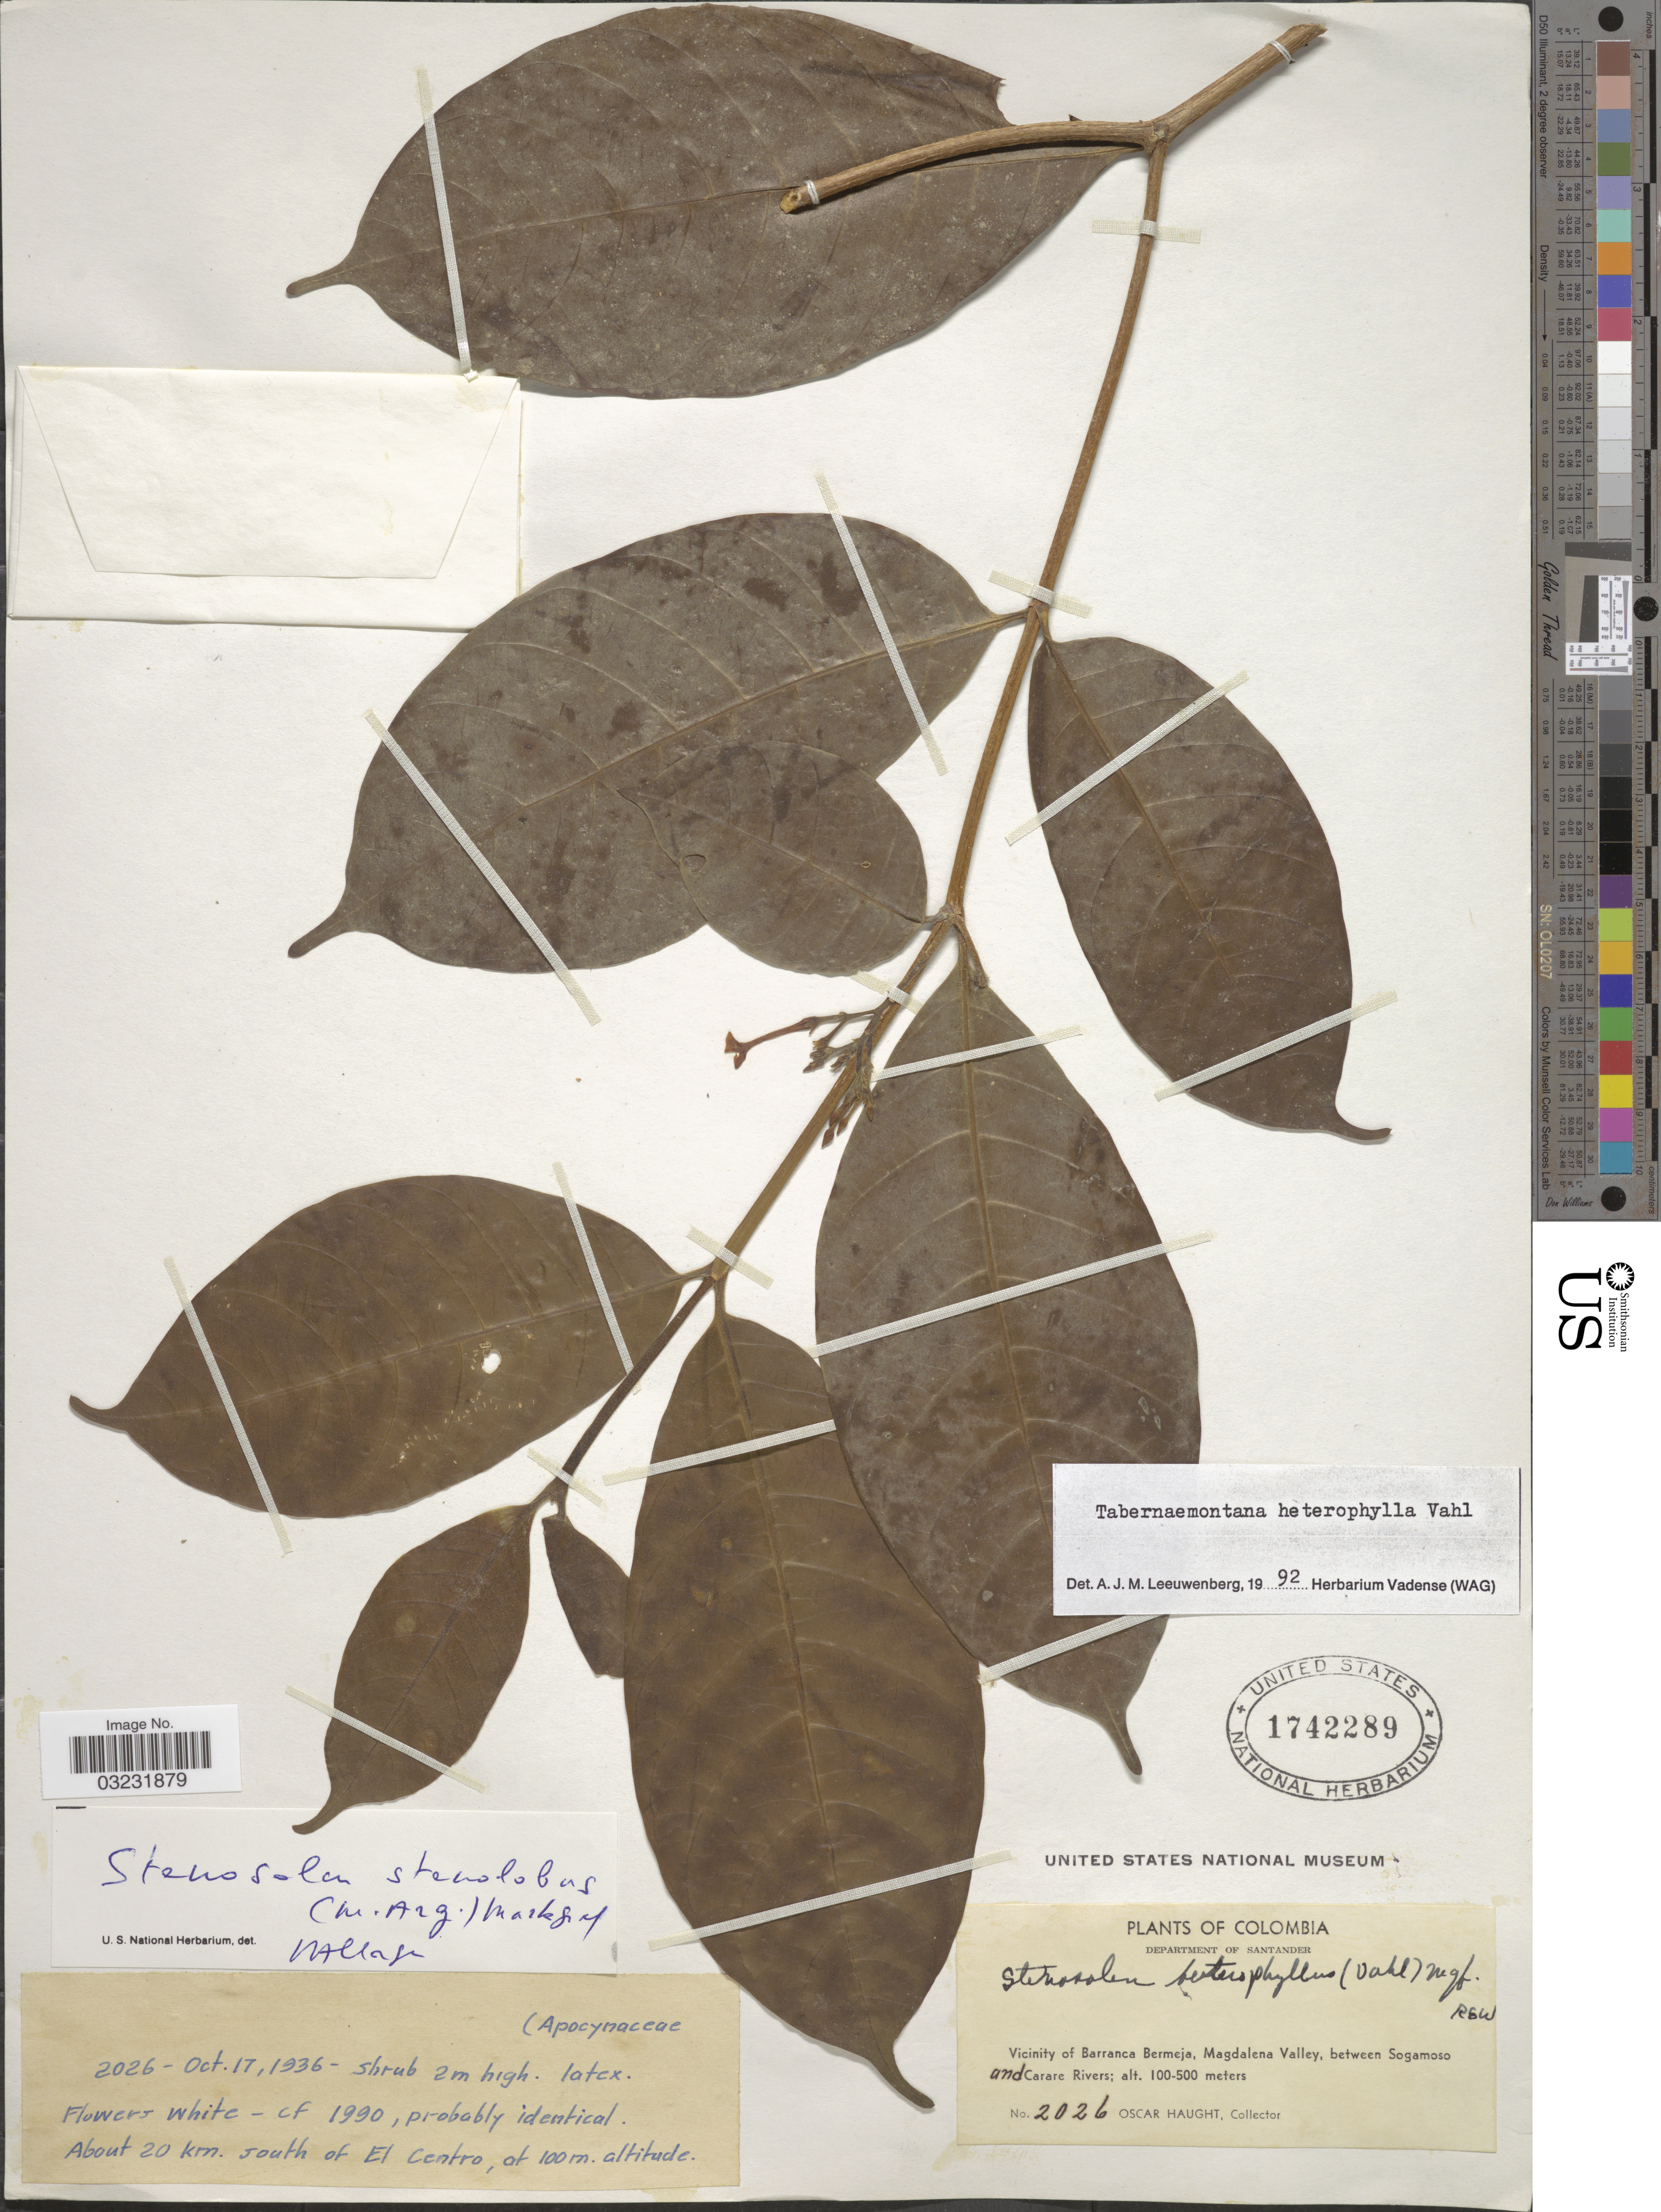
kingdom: Plantae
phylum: Tracheophyta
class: Magnoliopsida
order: Gentianales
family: Apocynaceae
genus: Tabernaemontana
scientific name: Tabernaemontana heterophylla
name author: Vahl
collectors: O. L. Haught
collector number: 2026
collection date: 1936-10-17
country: Colombia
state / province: Santander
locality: Department of Santander. Vicinity of Barranca Bermeja, Magdalena Valley, between Sogamoso and Carare Rivers. About 20 km. south of El Centro.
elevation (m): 100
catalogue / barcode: US 1742289